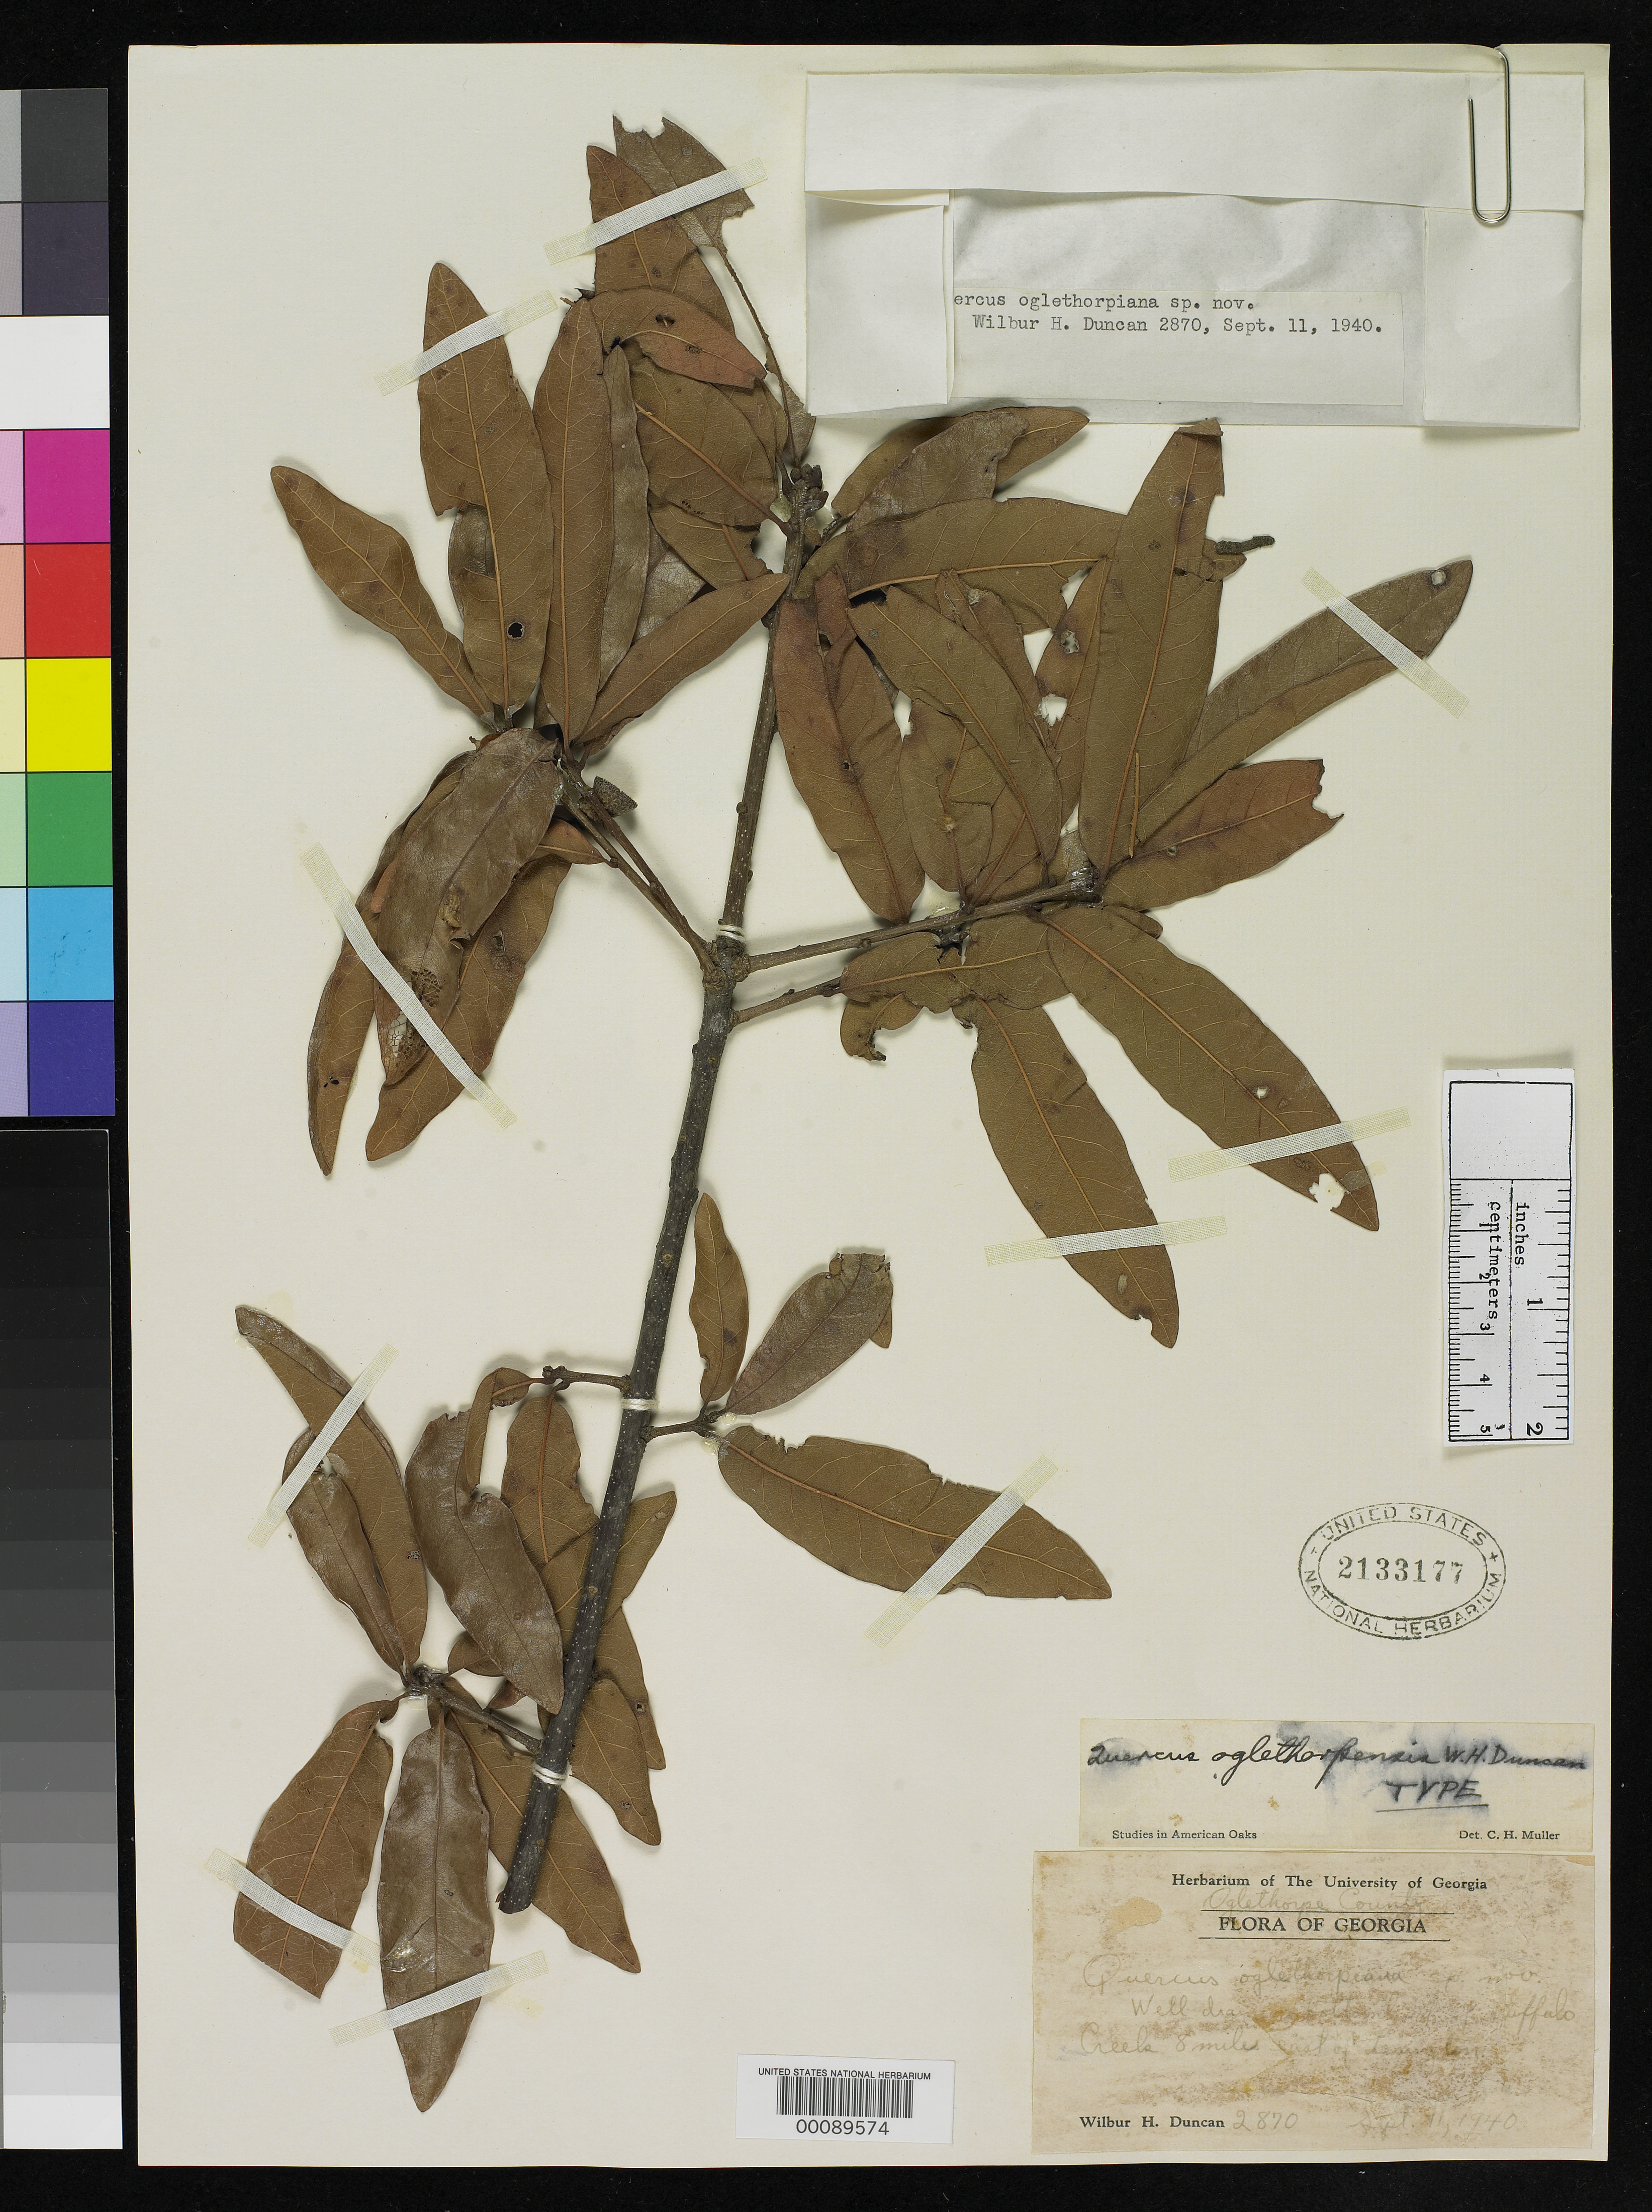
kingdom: Plantae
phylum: Tracheophyta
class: Magnoliopsida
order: Fagales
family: Fagaceae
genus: Quercus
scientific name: Quercus oglethorpensis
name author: W.H. Duncan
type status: Isotype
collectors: W. H. Duncan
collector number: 2870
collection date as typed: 11 Sep 1940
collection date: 1940-09-11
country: United States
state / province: Georgia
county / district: Oglethorpe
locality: Buffalo Creek, 8 miles east of Lexington.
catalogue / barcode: US 2133177